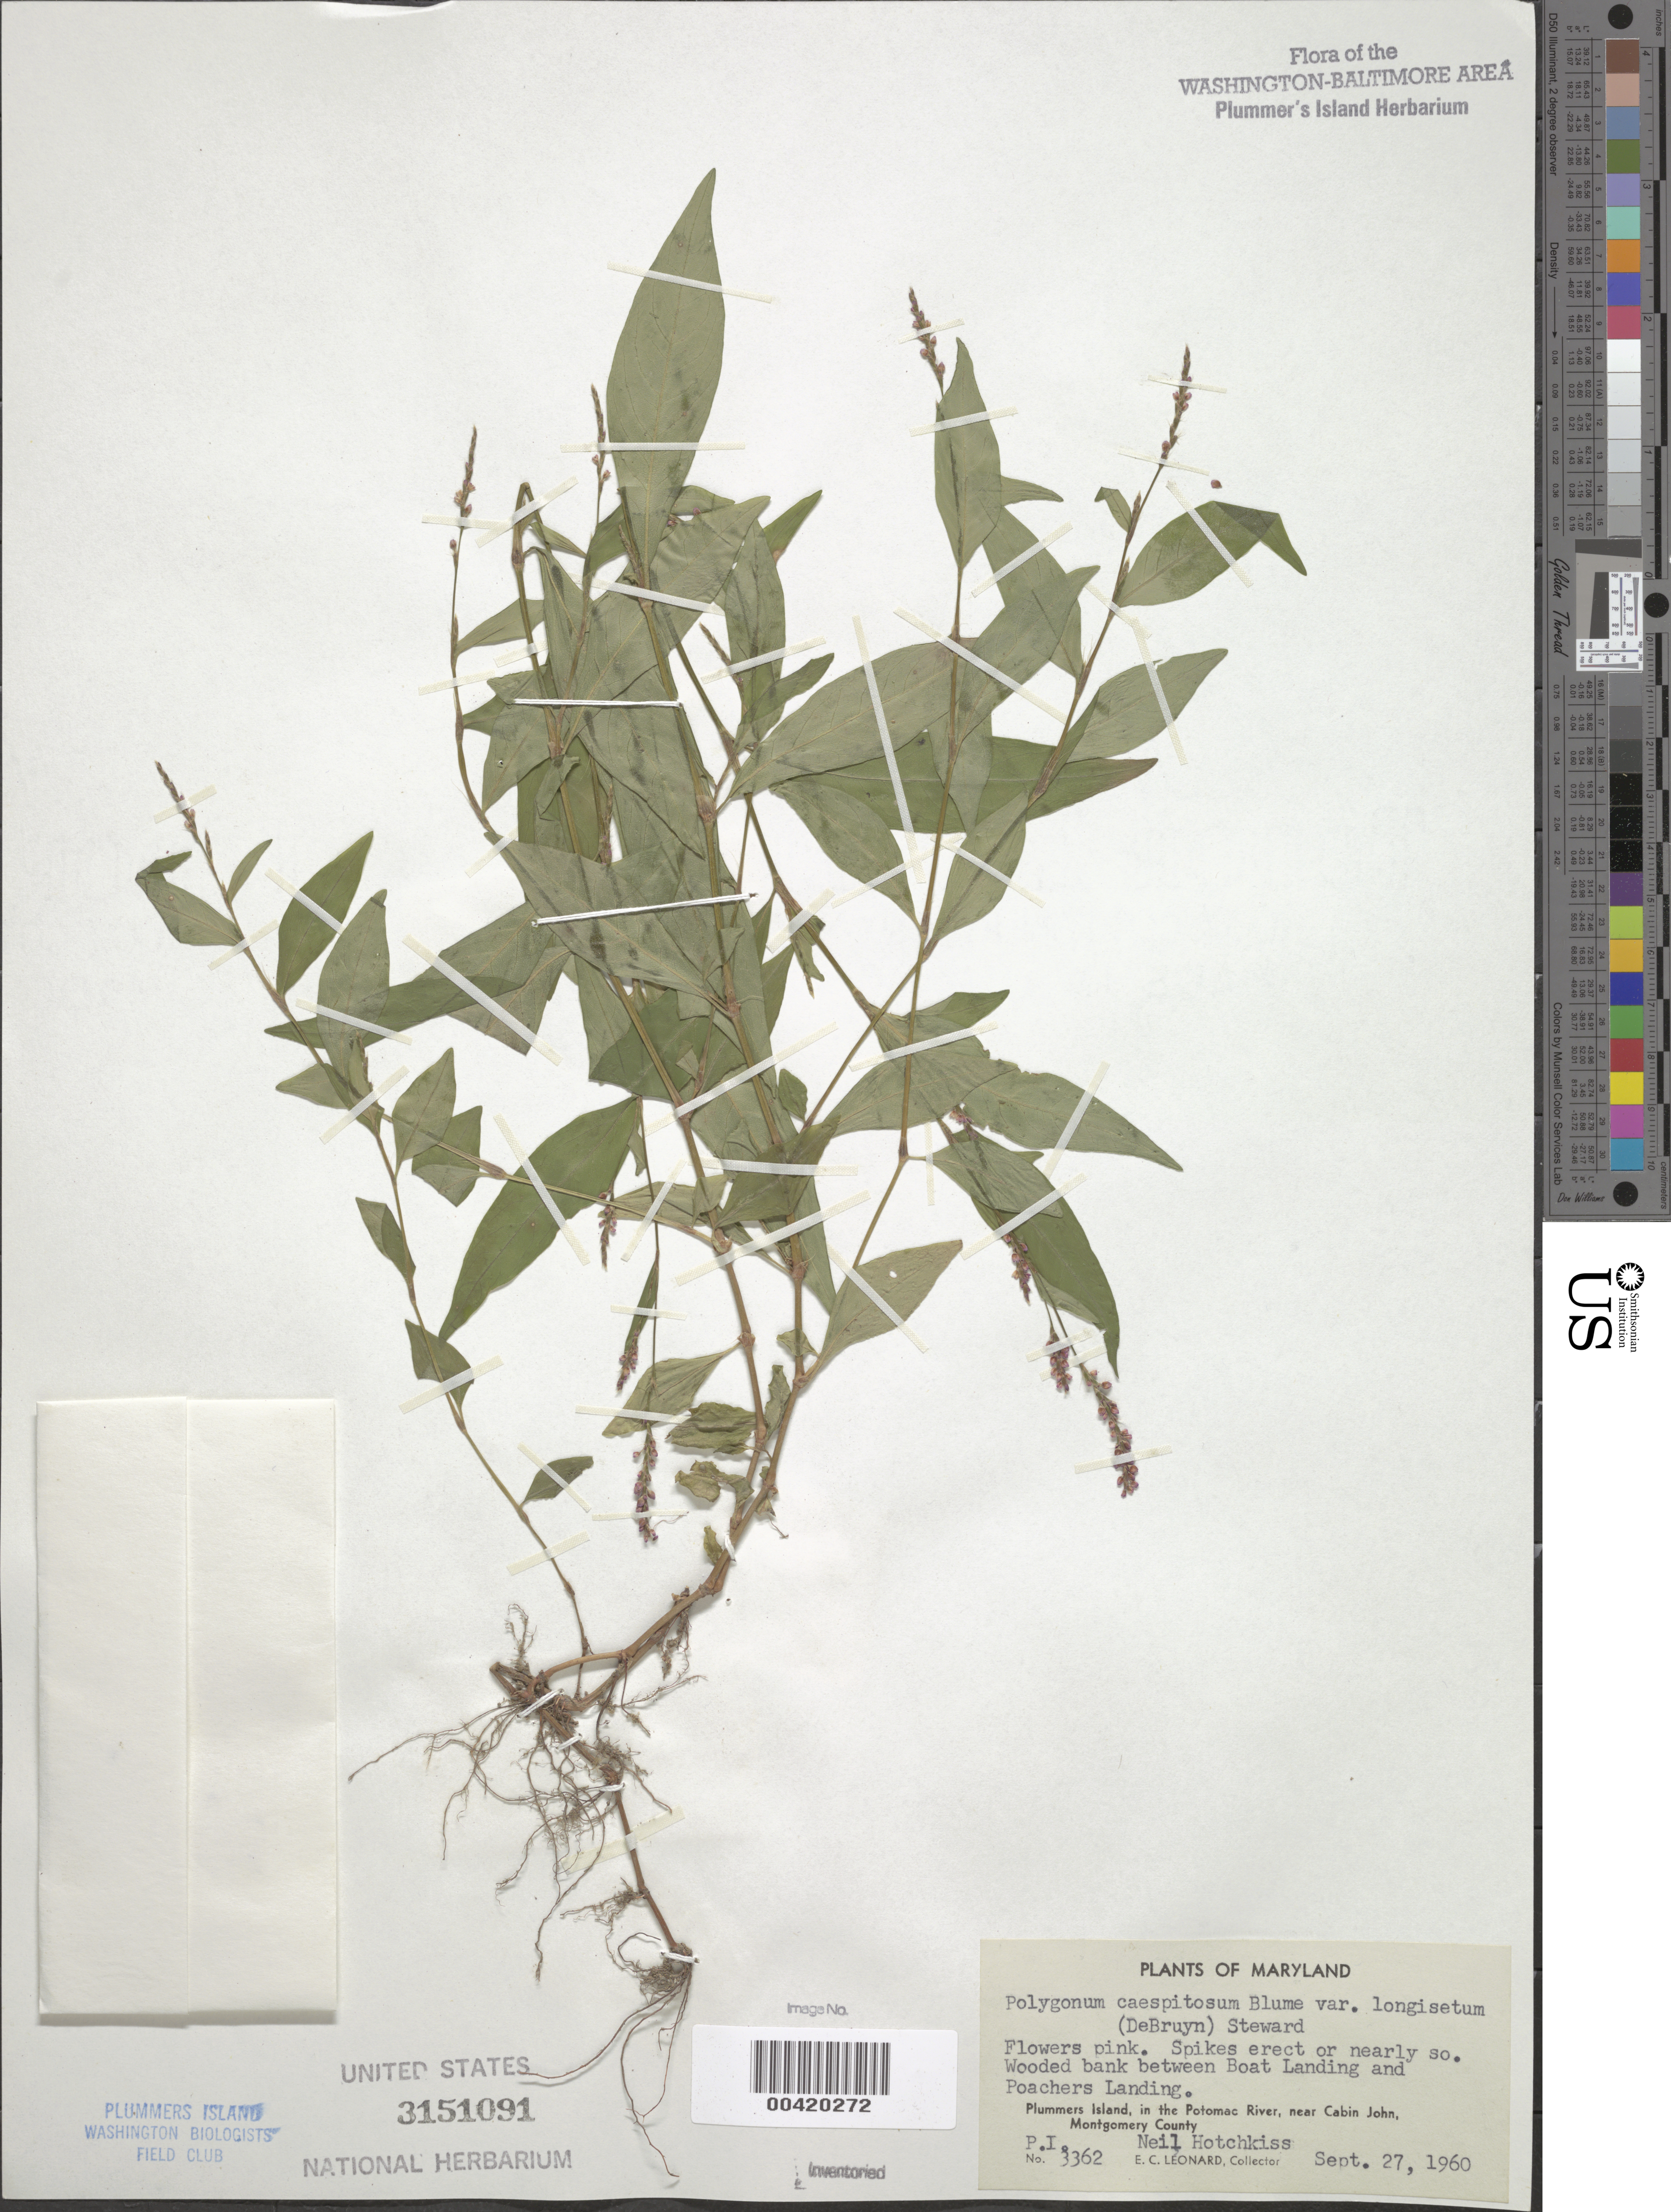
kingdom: Plantae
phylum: Tracheophyta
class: Magnoliopsida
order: Caryophyllales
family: Polygonaceae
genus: Persicaria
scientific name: Persicaria longiseta (Bruijn) Kitag.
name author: (Bruijn &) Kitag.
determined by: Atha, D. E.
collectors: E. C. Leonard & N. Hotchkiss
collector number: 3362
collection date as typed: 27 Sep 1960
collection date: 1960-09-27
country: United States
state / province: Maryland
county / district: Montgomery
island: Plummers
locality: Plummer's Island; between Boat Landing and Poachers Landing C. & O. Canal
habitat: Wooded bank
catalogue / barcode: US 3151091